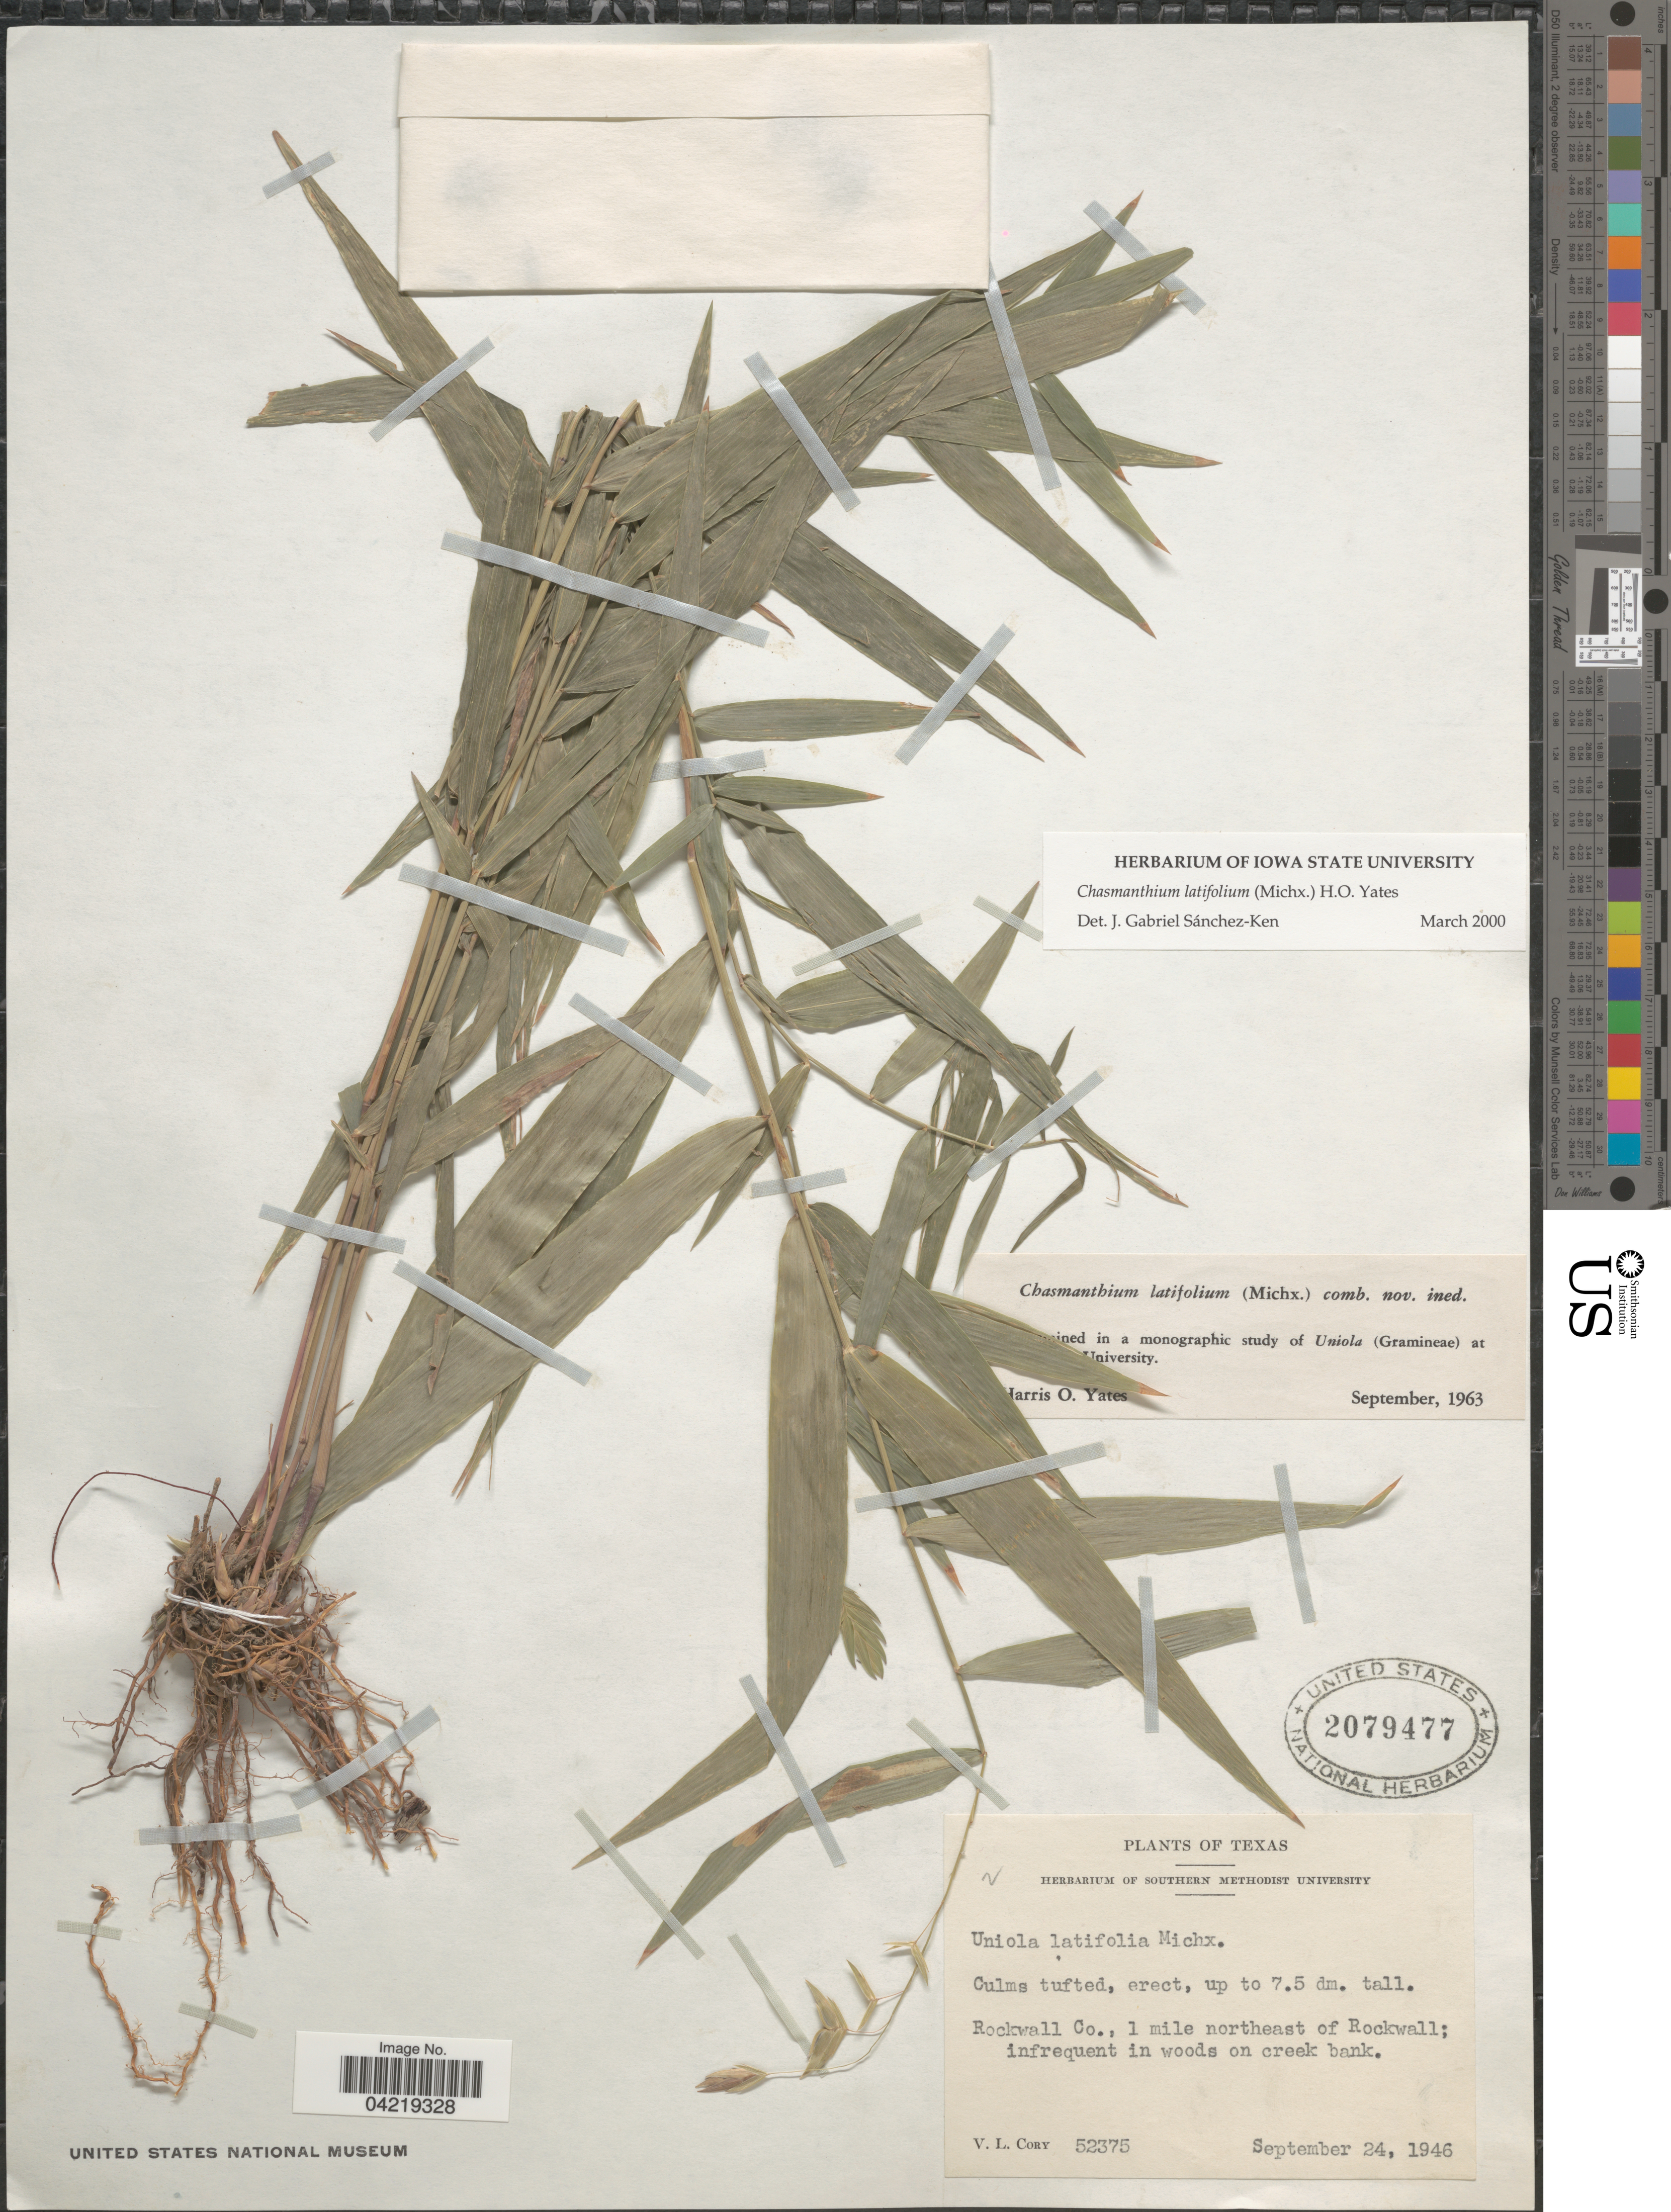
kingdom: Plantae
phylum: Tracheophyta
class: Liliopsida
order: Poales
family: Poaceae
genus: Chasmanthium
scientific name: Chasmanthium latifolium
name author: (Michx.) H.O. Yates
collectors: V. Cory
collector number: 52375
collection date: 1946-09-24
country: United States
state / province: Texas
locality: Rockwall Co., 1 mile northeast of Rockwall; infrequent in woods on creek bank.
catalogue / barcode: US 2079477